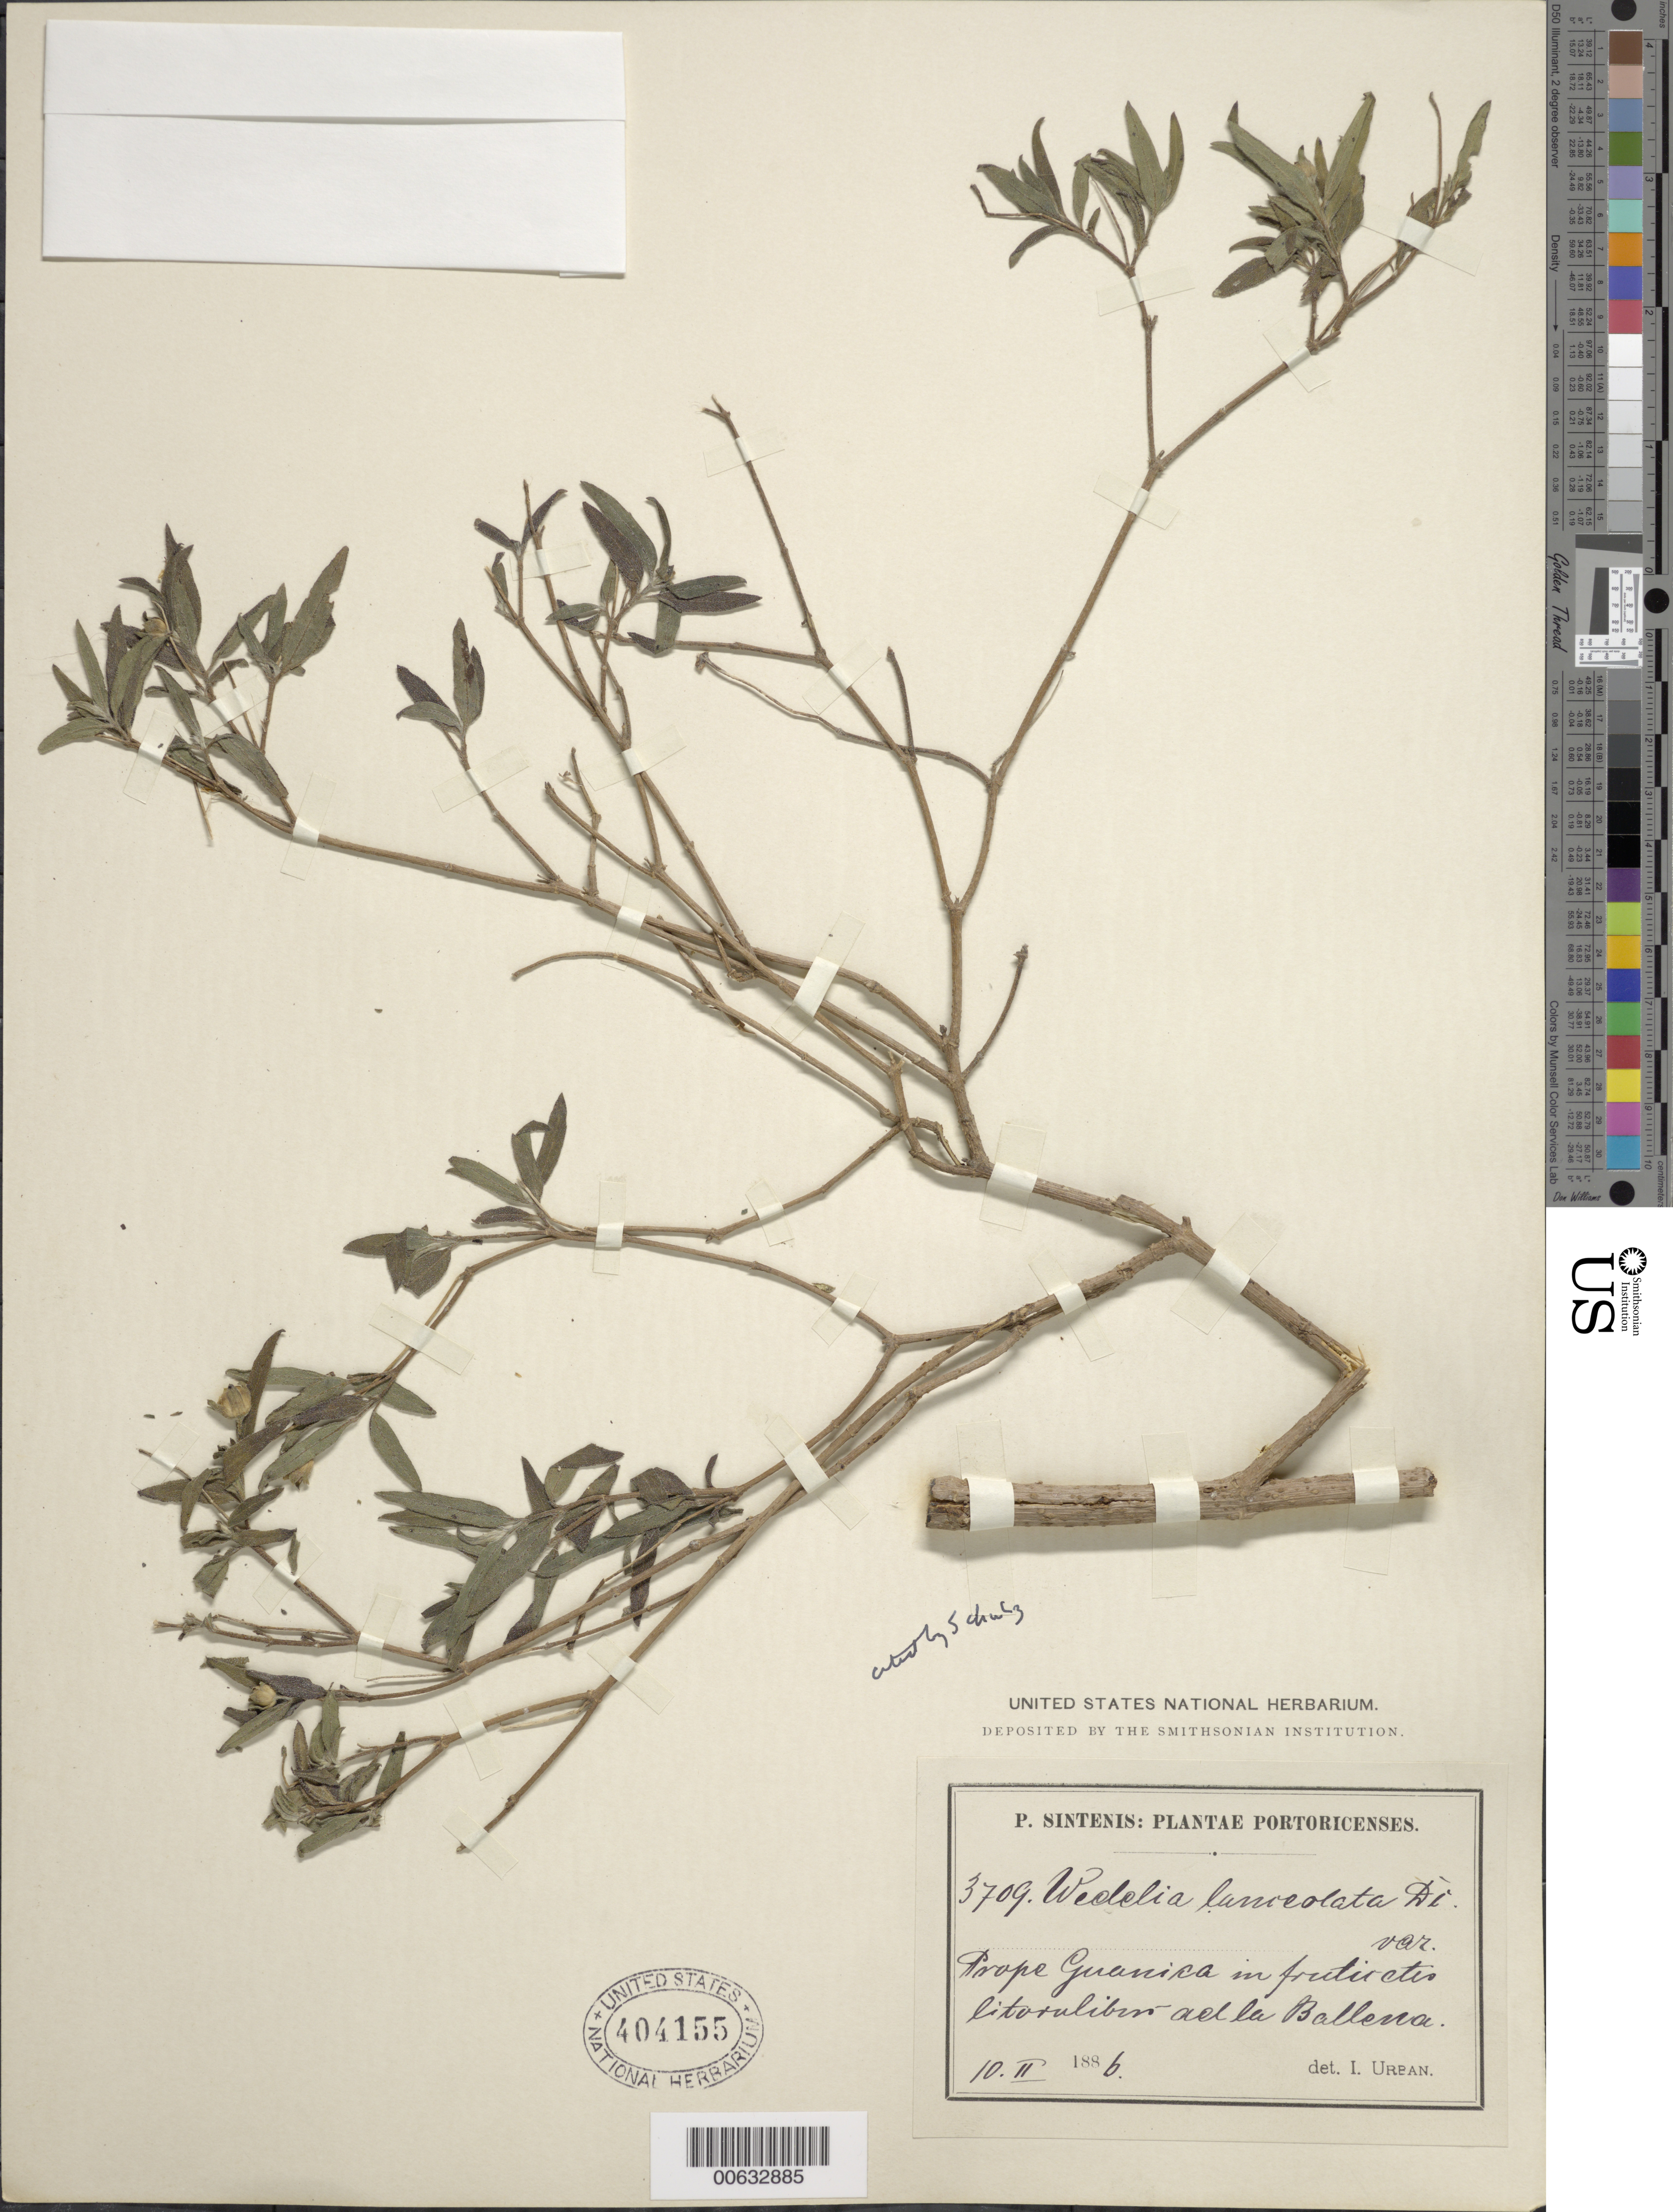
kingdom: Plantae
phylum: Tracheophyta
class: Magnoliopsida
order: Asterales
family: Asteraceae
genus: Wedelia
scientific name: Wedelia lanceolata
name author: DC.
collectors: P. Sintenis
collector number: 3709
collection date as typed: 10 Feb 1886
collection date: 1886-02-10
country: Puerto Rico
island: Greater Antilles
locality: Prope Guanica in fruticetis litoralibus ad la Ballena.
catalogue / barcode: US 404155